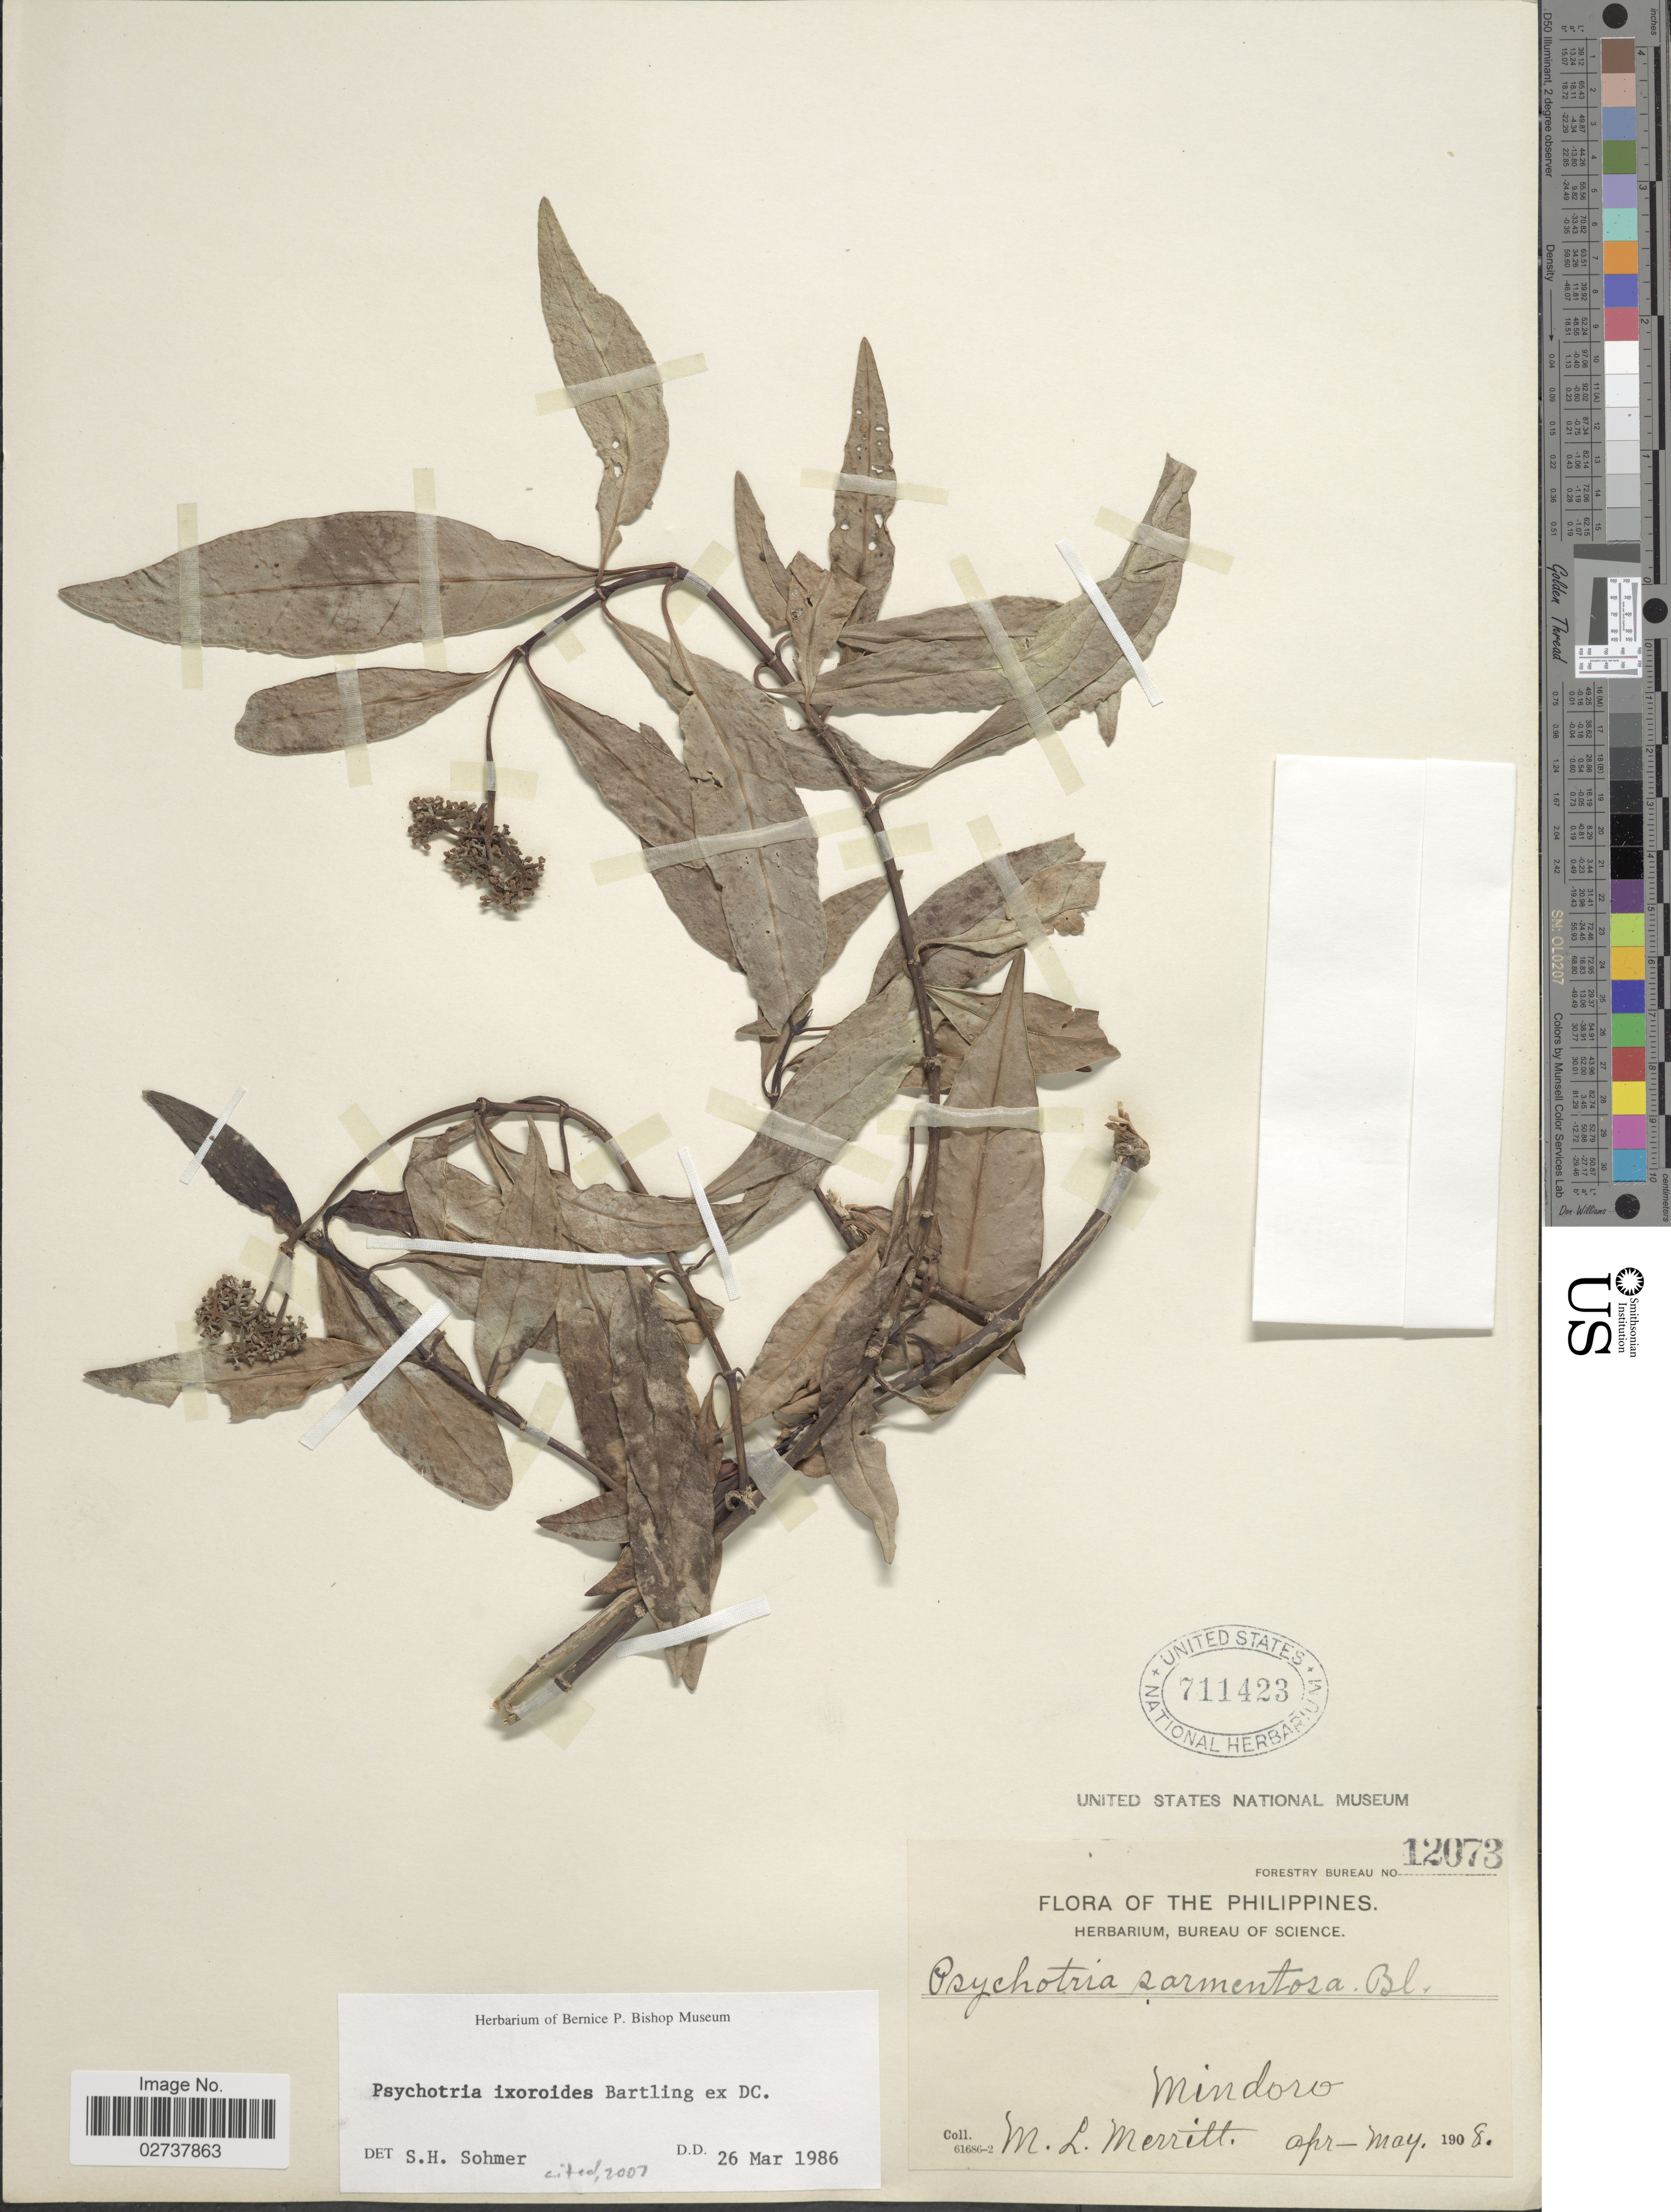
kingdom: Plantae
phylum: Tracheophyta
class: Magnoliopsida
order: Gentianales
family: Rubiaceae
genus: Psychotria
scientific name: Psychotria ixoroides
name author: Bartl. ex DC.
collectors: M. L. Merritt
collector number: Forestry Bureau 12073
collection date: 1908-04/1908-05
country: Philippines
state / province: Mimaropa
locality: Mindoro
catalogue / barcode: US 711423